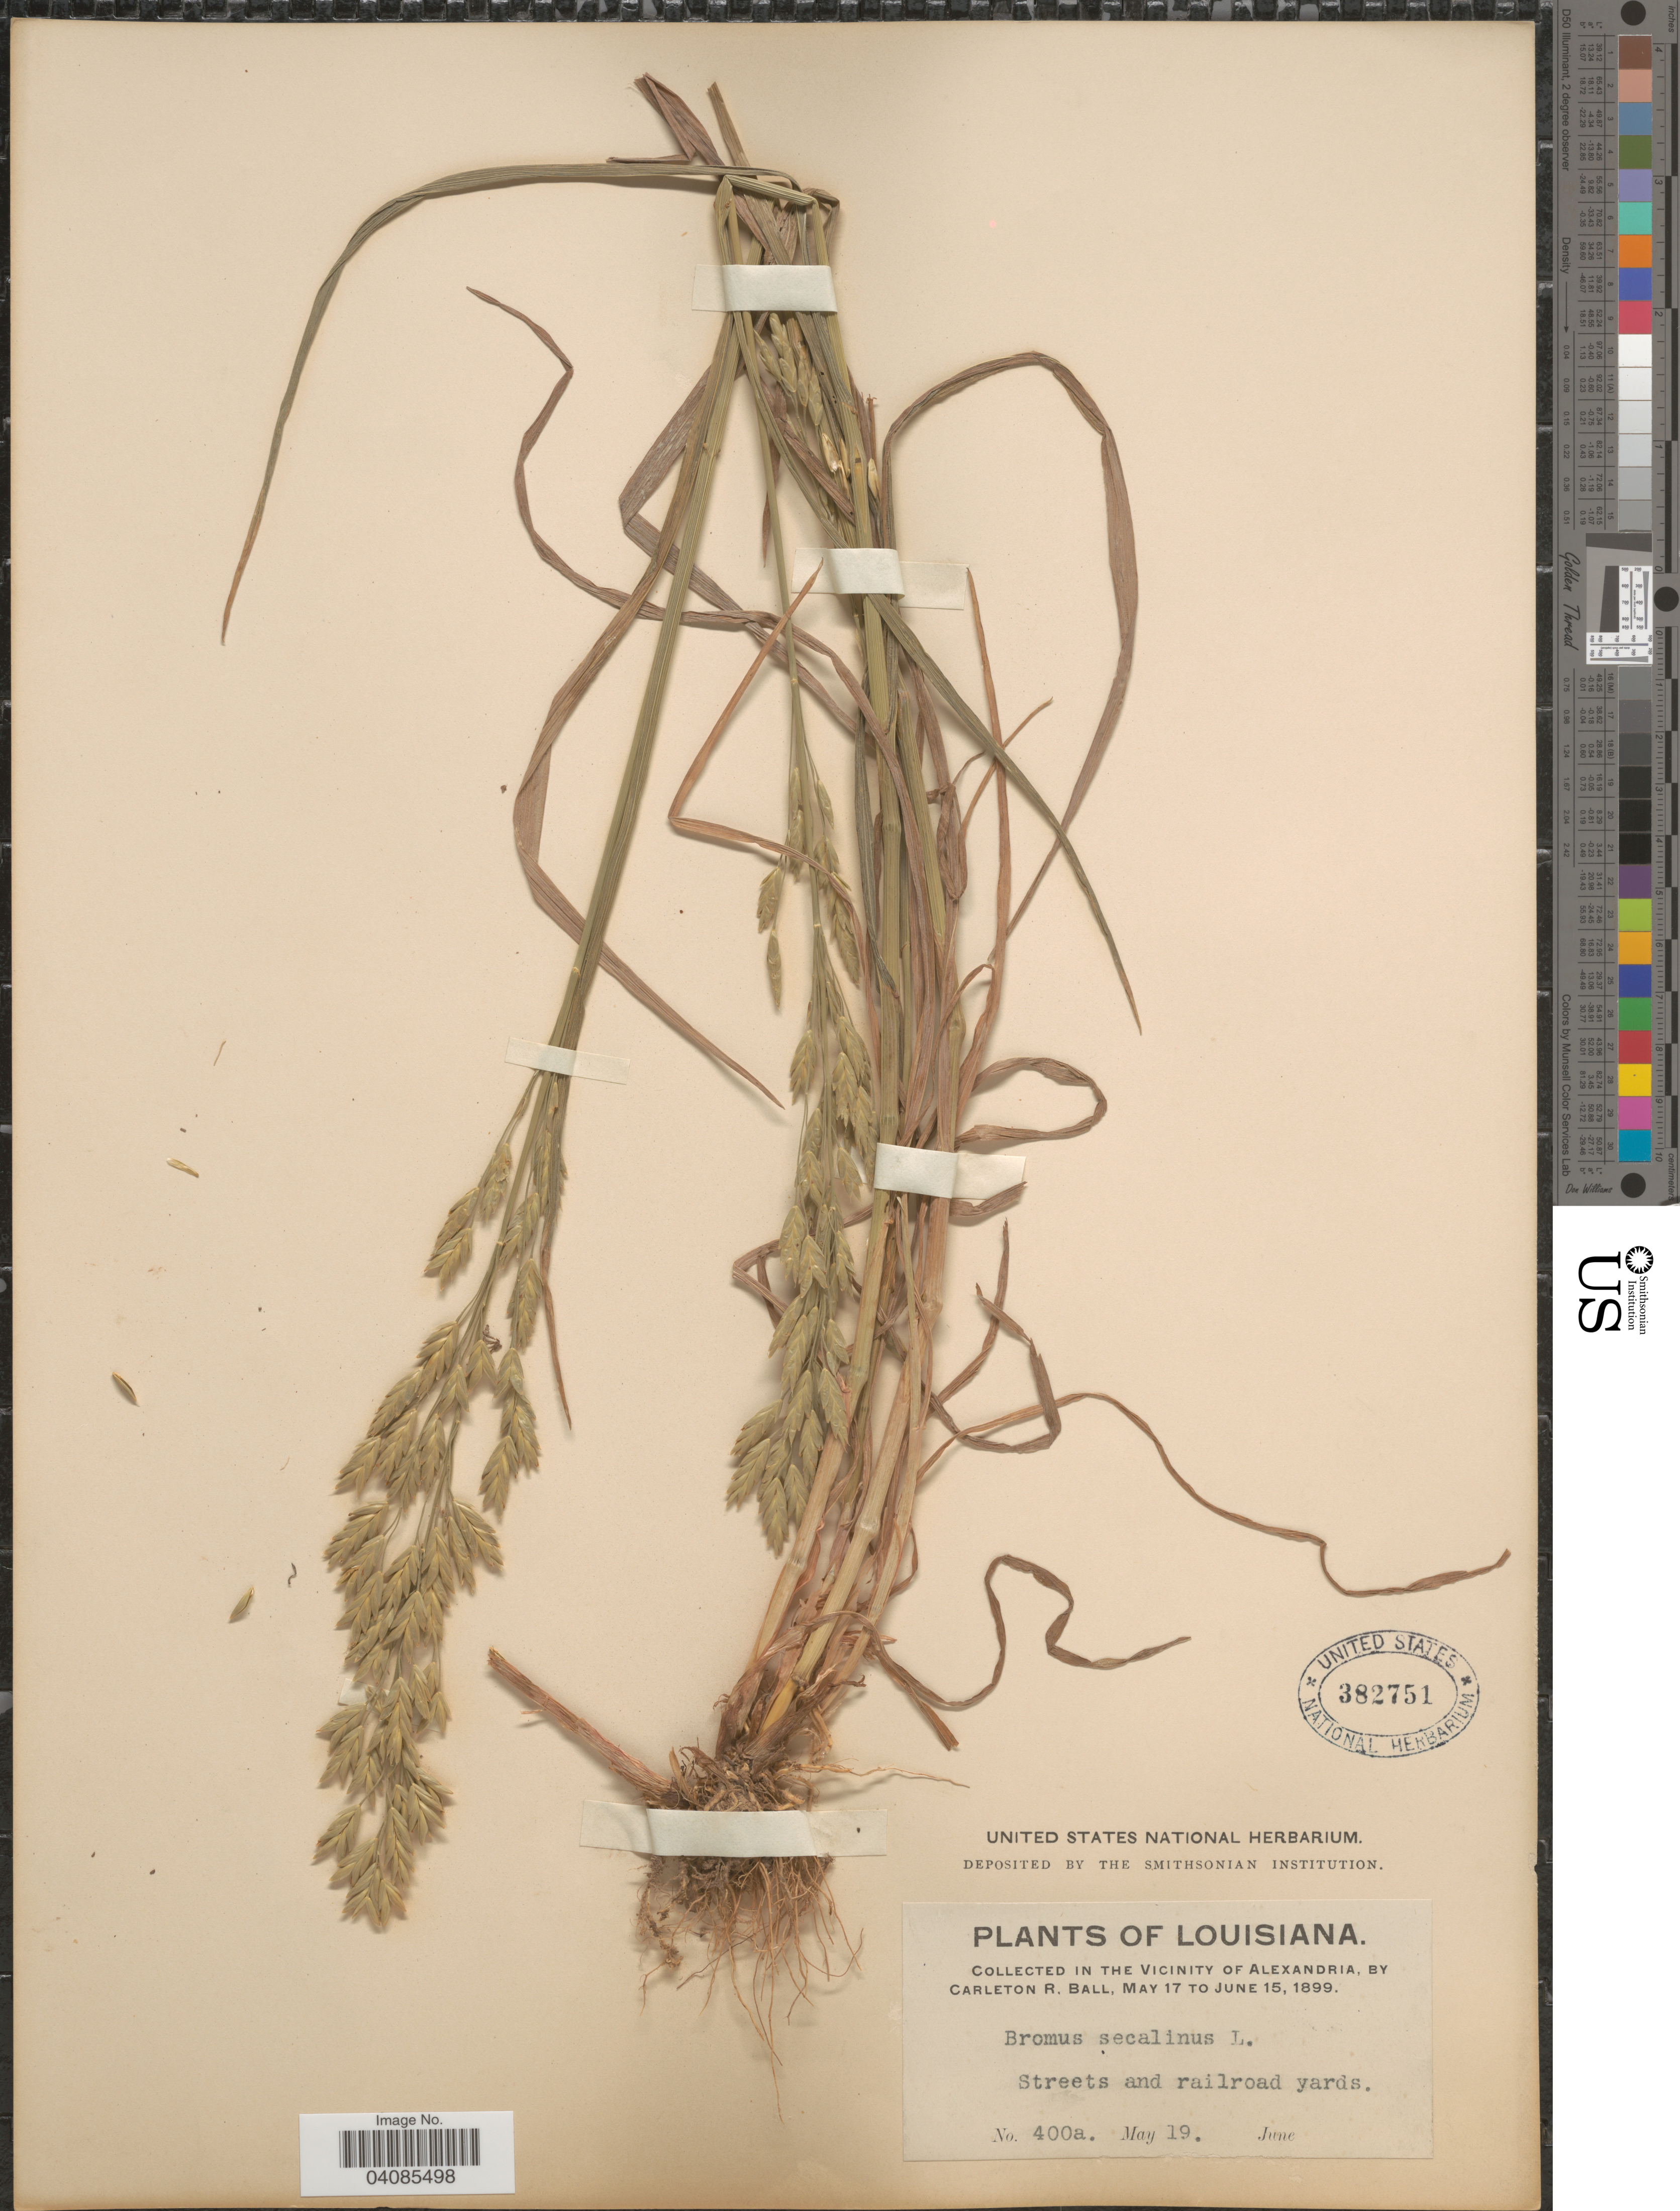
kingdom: Plantae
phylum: Tracheophyta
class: Liliopsida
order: Poales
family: Poaceae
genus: Bromus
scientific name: Bromus secalinus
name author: L.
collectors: C. R. Ball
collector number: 400a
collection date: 1899-05-19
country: United States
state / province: Louisiana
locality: In the Vicinity of Alexandria. Streets and railroad yards.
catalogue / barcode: US 382751